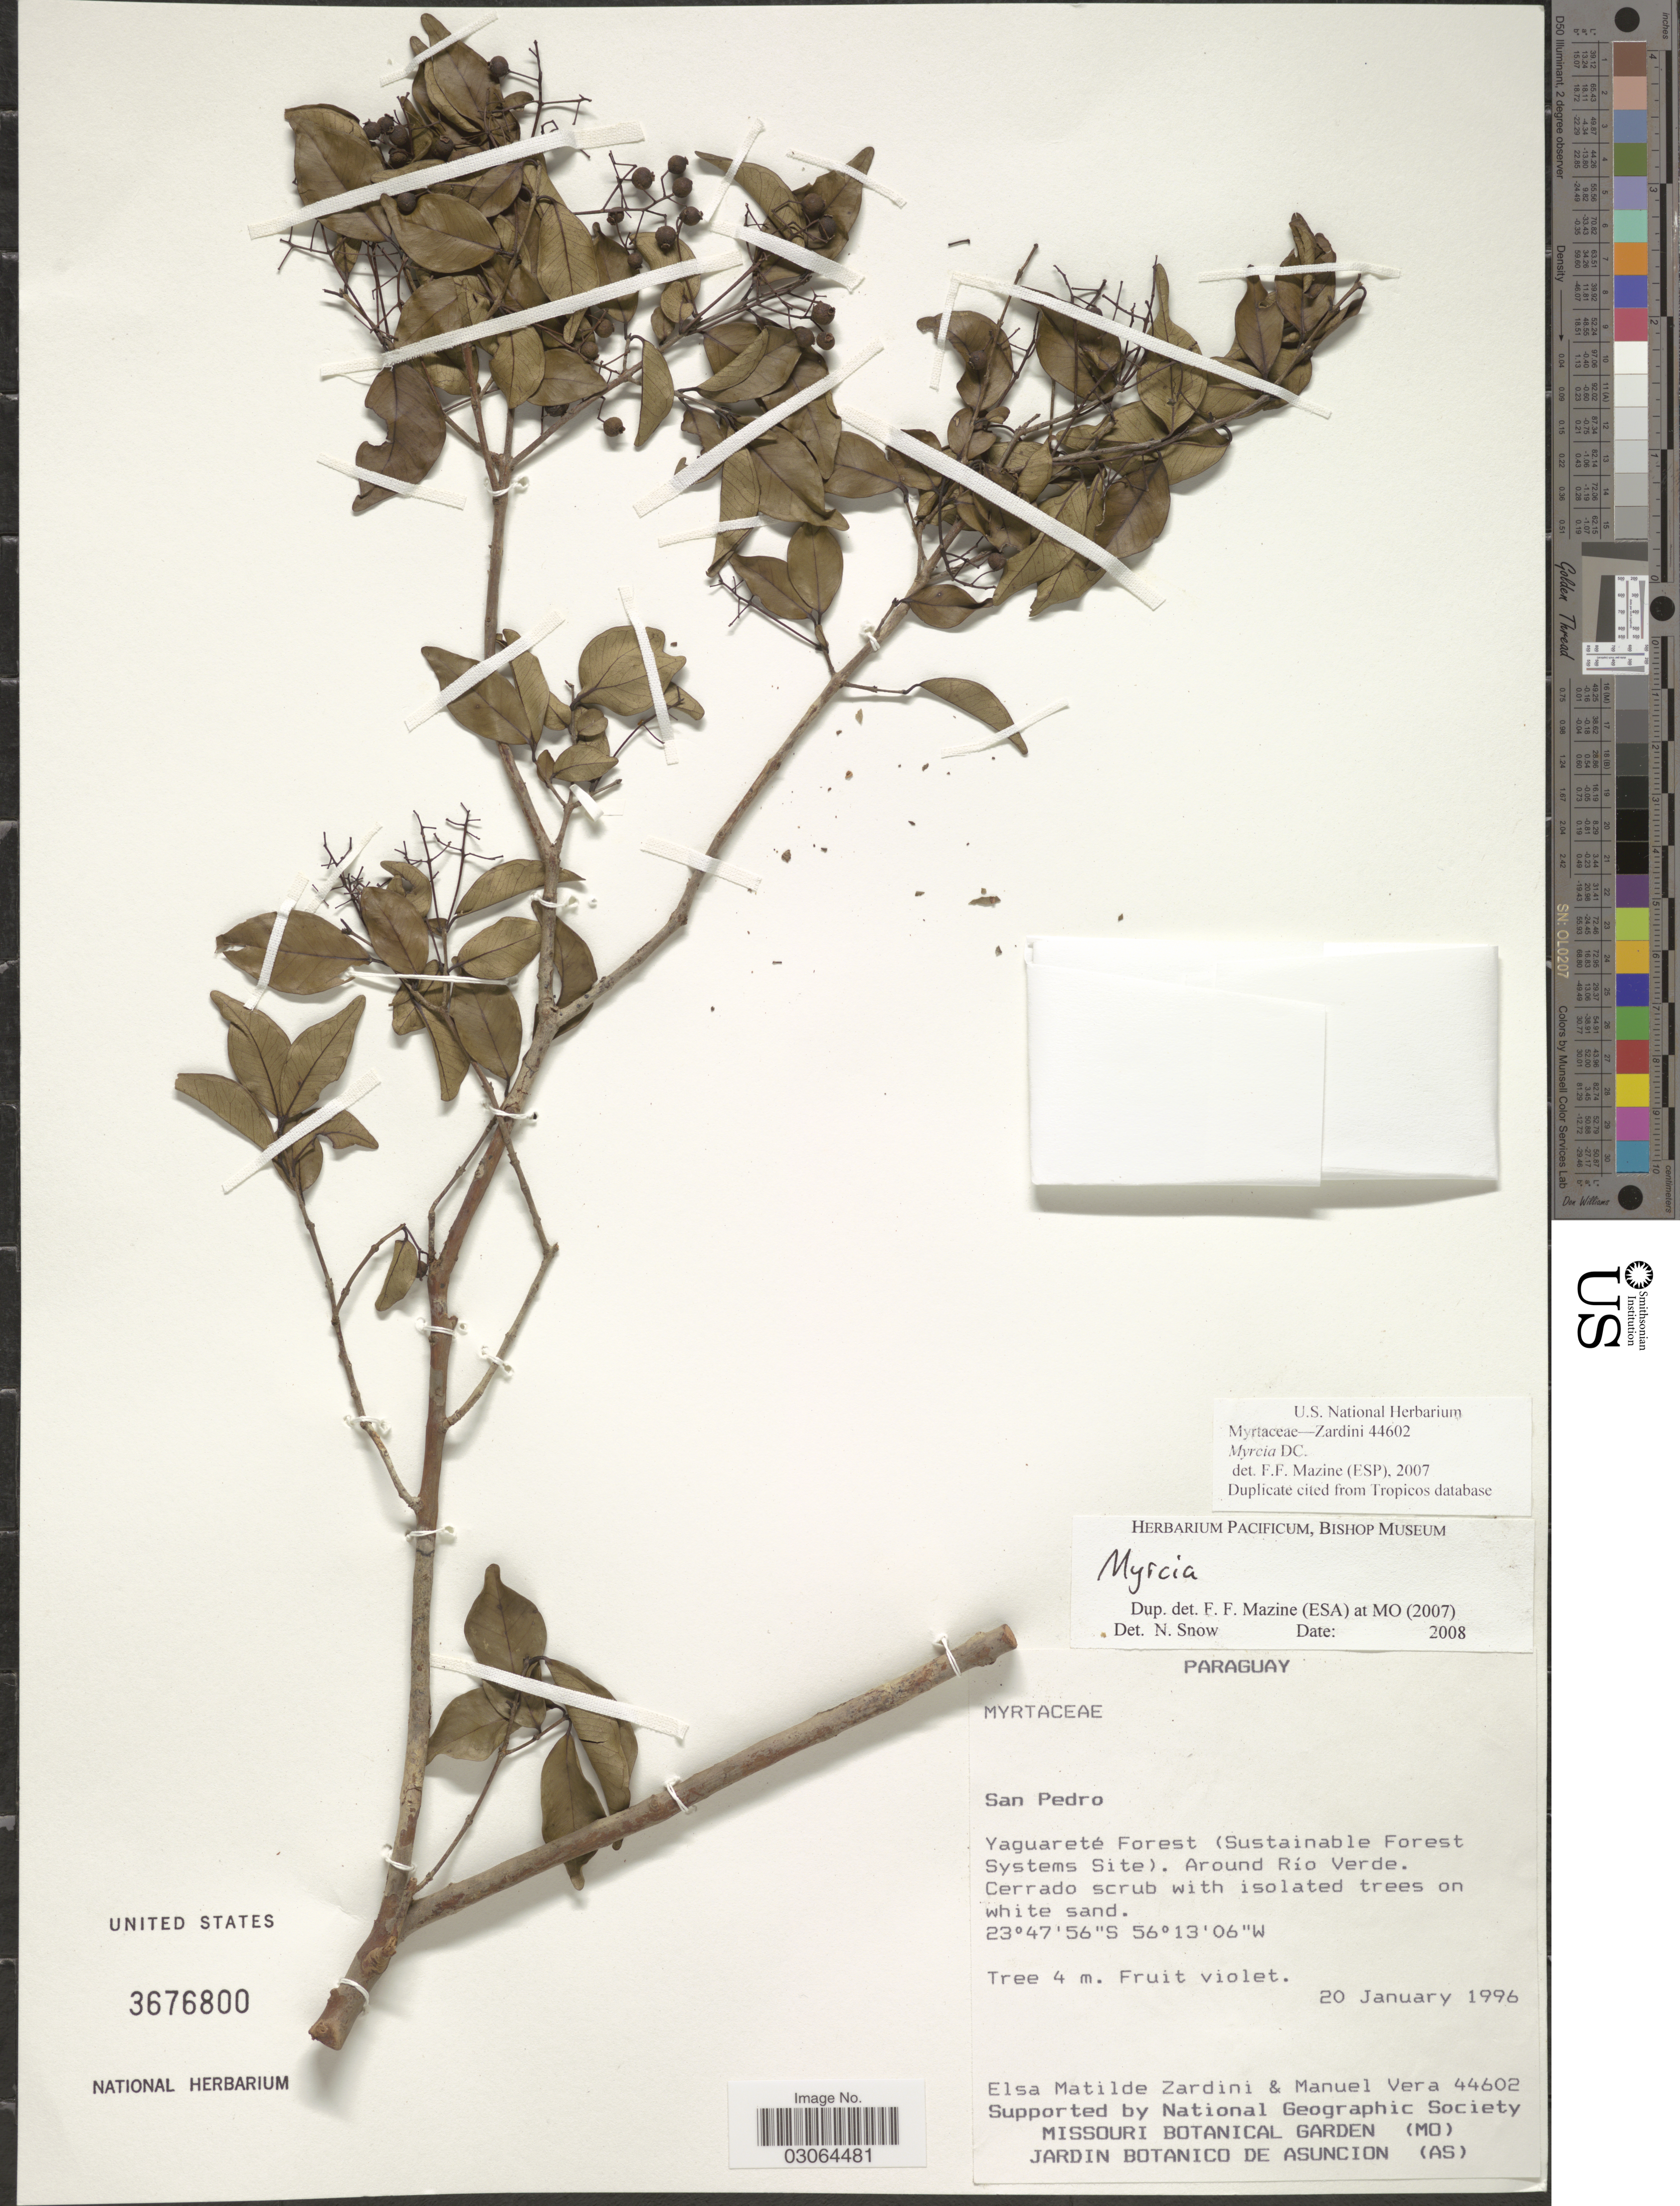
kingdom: Plantae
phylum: Tracheophyta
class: Magnoliopsida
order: Myrtales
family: Myrtaceae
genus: Myrcia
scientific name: Myrcia sp.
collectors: E. M. Zardini & M. Vera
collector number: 44602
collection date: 1996-01-20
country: Paraguay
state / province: San Pedro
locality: Yaguareté Forest (Sustainable Forest Systems Site). Around Río Verde.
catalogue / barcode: US 3676800